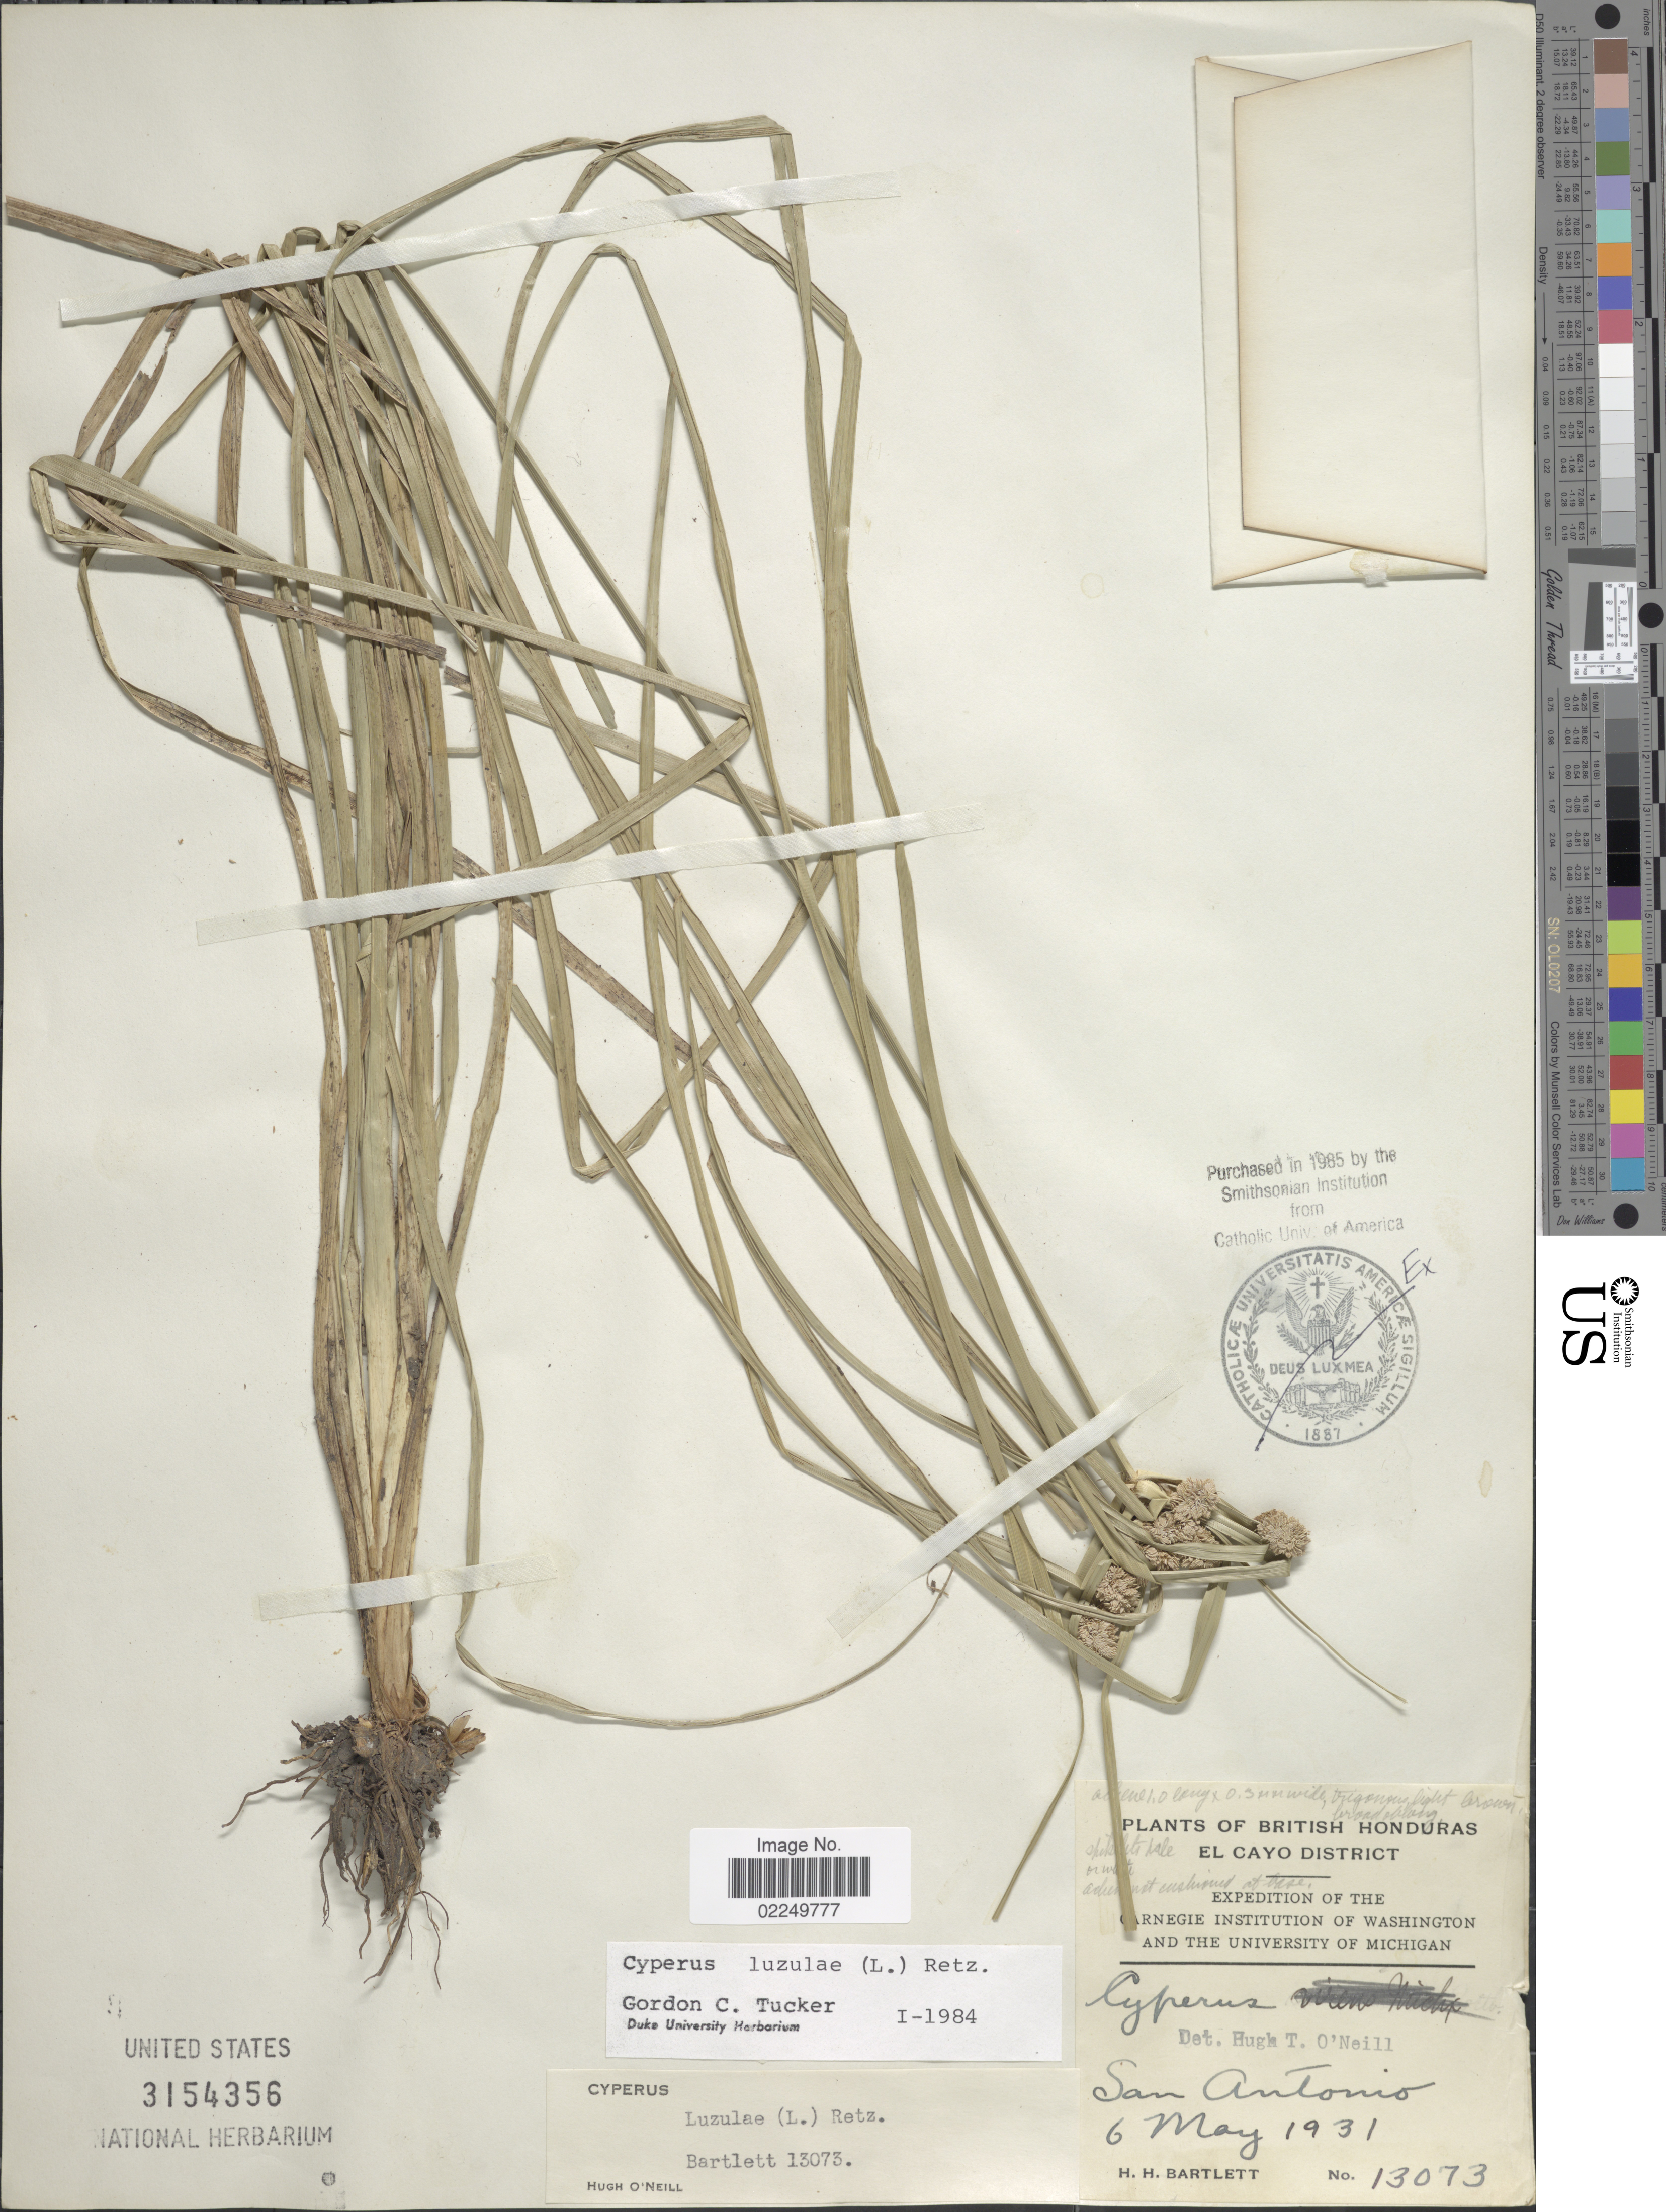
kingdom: Plantae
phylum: Tracheophyta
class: Liliopsida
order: Poales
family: Cyperaceae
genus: Cyperus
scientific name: Cyperus luzulae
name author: (L.) Rottb. ex Retz.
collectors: H. H. Bartlett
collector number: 13073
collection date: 1931-05-06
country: Belize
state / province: Cayo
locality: British Honduras, El Cayo District, San Antonio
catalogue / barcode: US 3154356